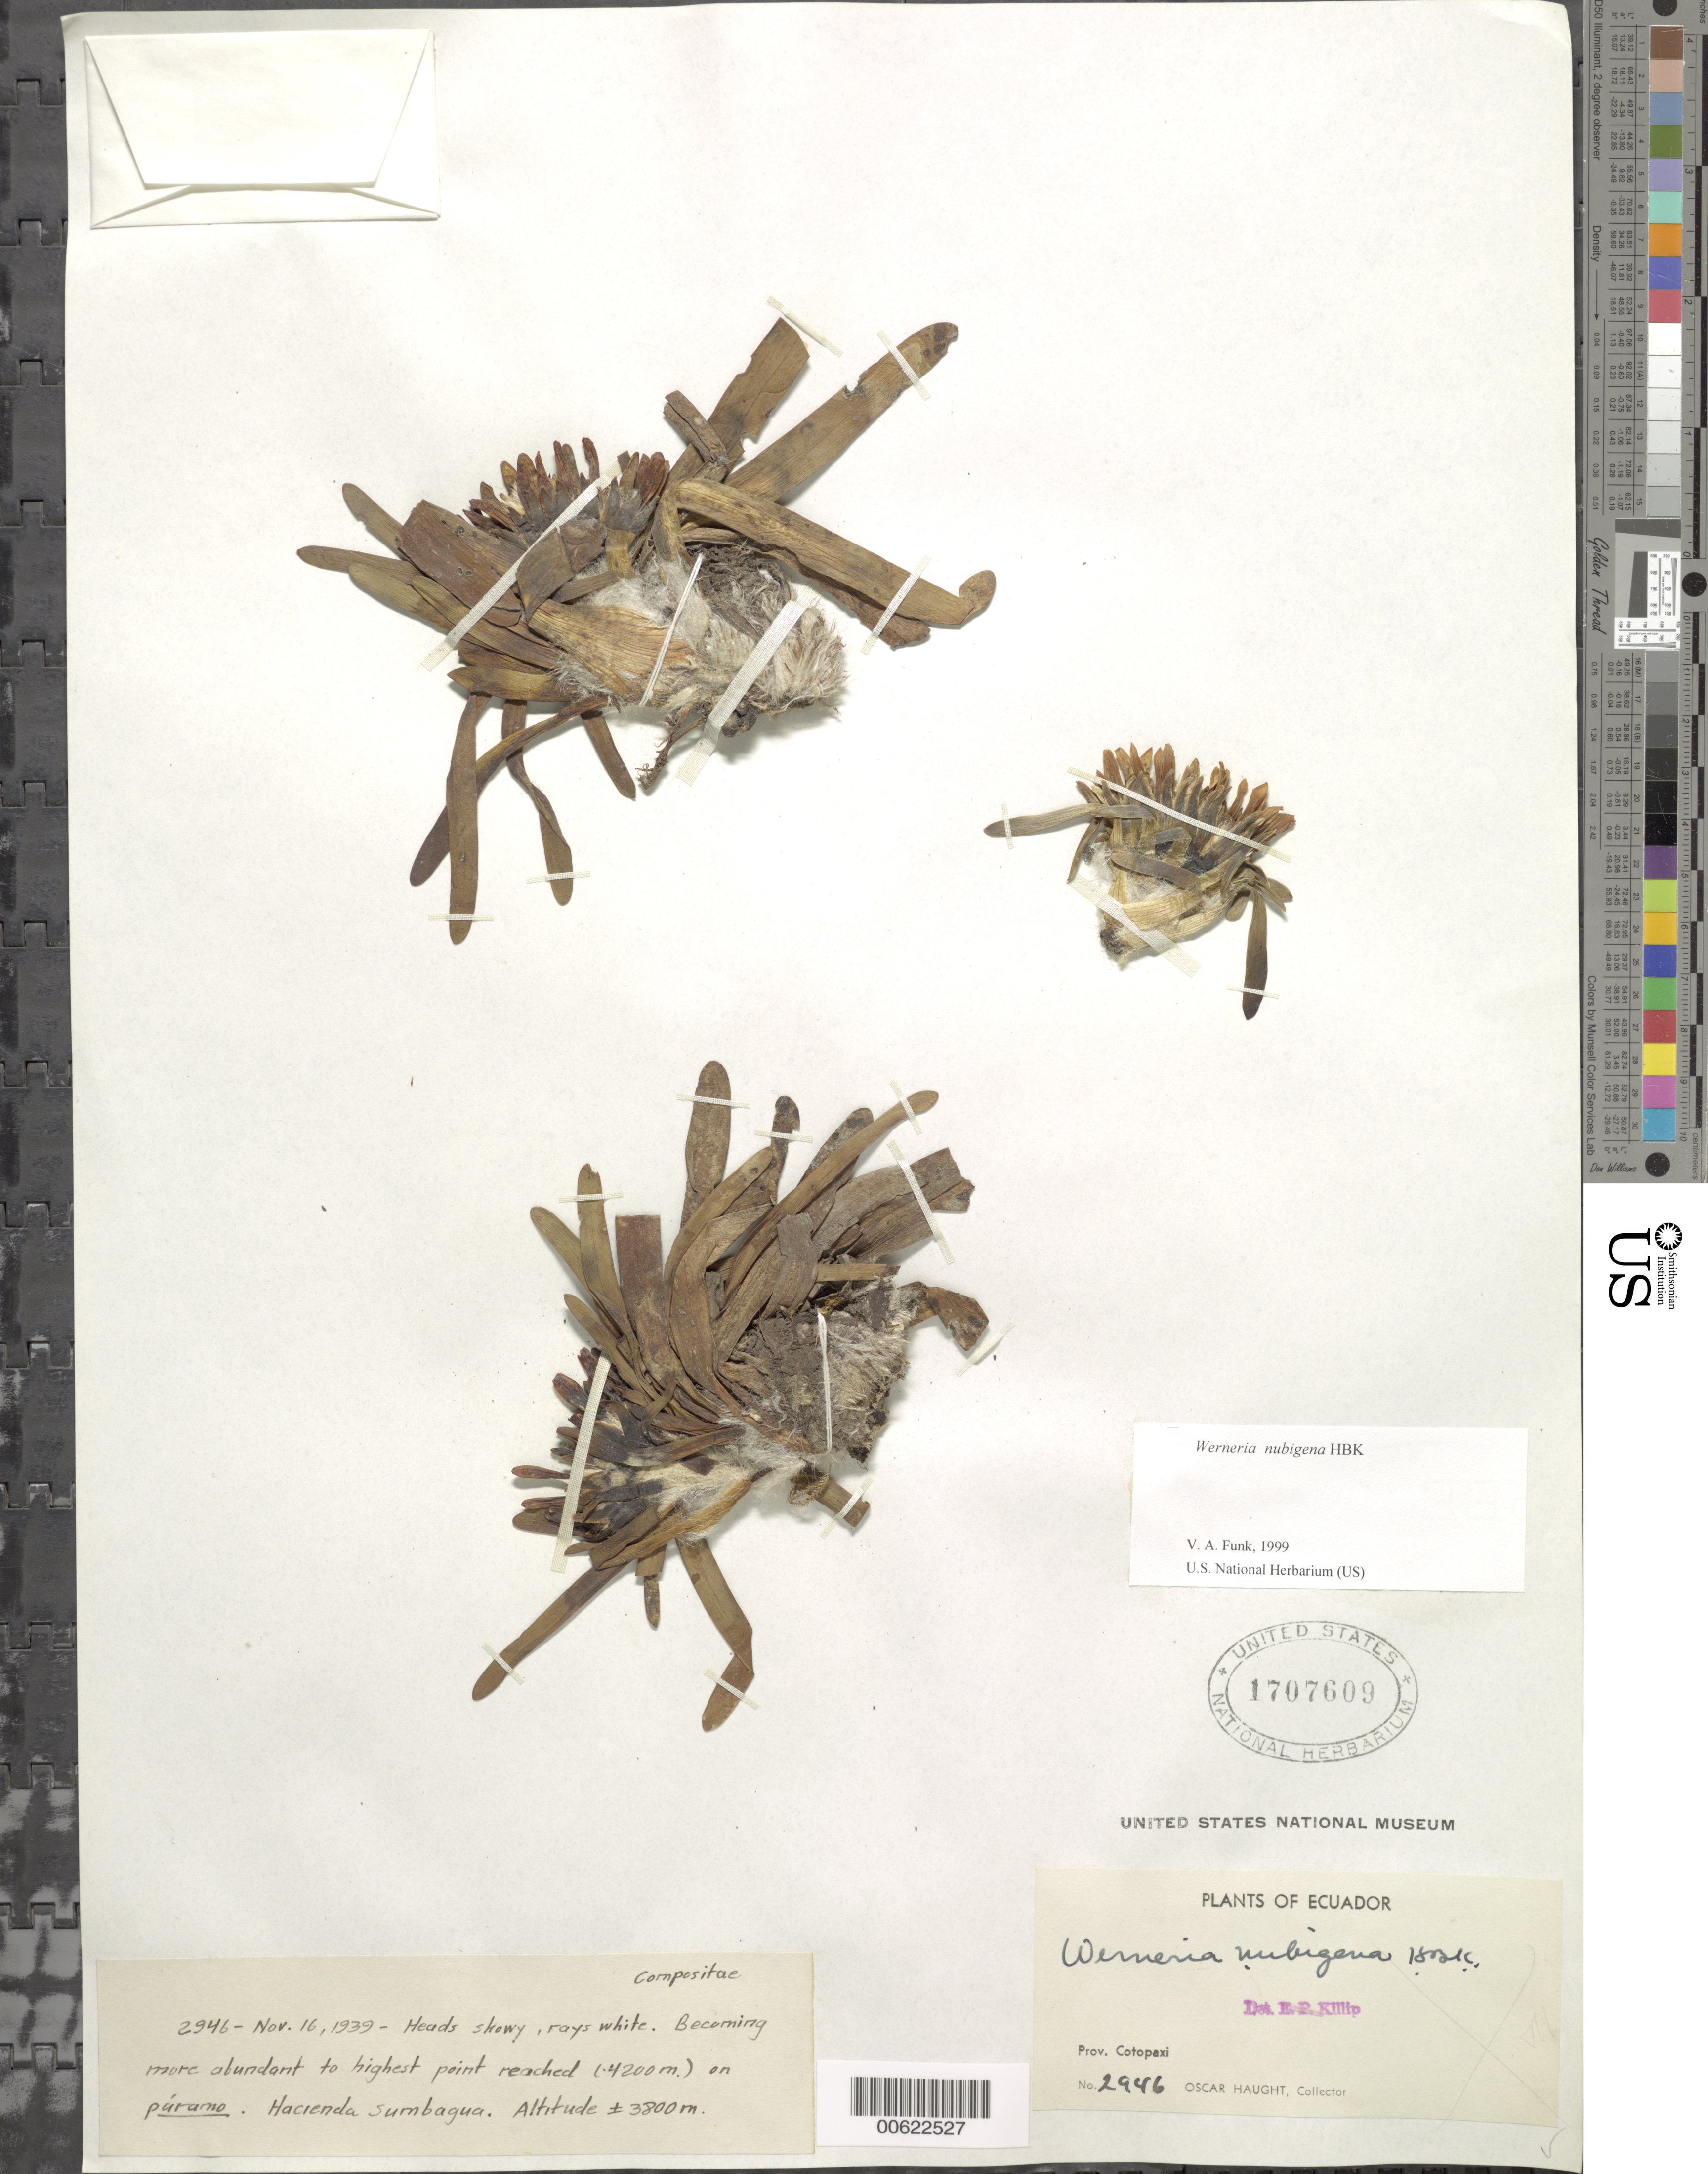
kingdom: Plantae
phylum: Tracheophyta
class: Magnoliopsida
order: Asterales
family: Asteraceae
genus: Werneria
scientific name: Werneria nubigena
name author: Kunth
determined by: Funk, Vicki A., (BOT), Smithsonian Institution - National Museum of Natural History (UNITED STATES)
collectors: O. Haught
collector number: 2946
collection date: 1939-11-16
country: Ecuador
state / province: Cotopaxi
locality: Hacienda Sumbagua.(sic) [Probably Zumbagua] [dbase had "Pichincha" as state, but label gives "Cotopaxi"]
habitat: Páramo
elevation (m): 38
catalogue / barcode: US 1707609